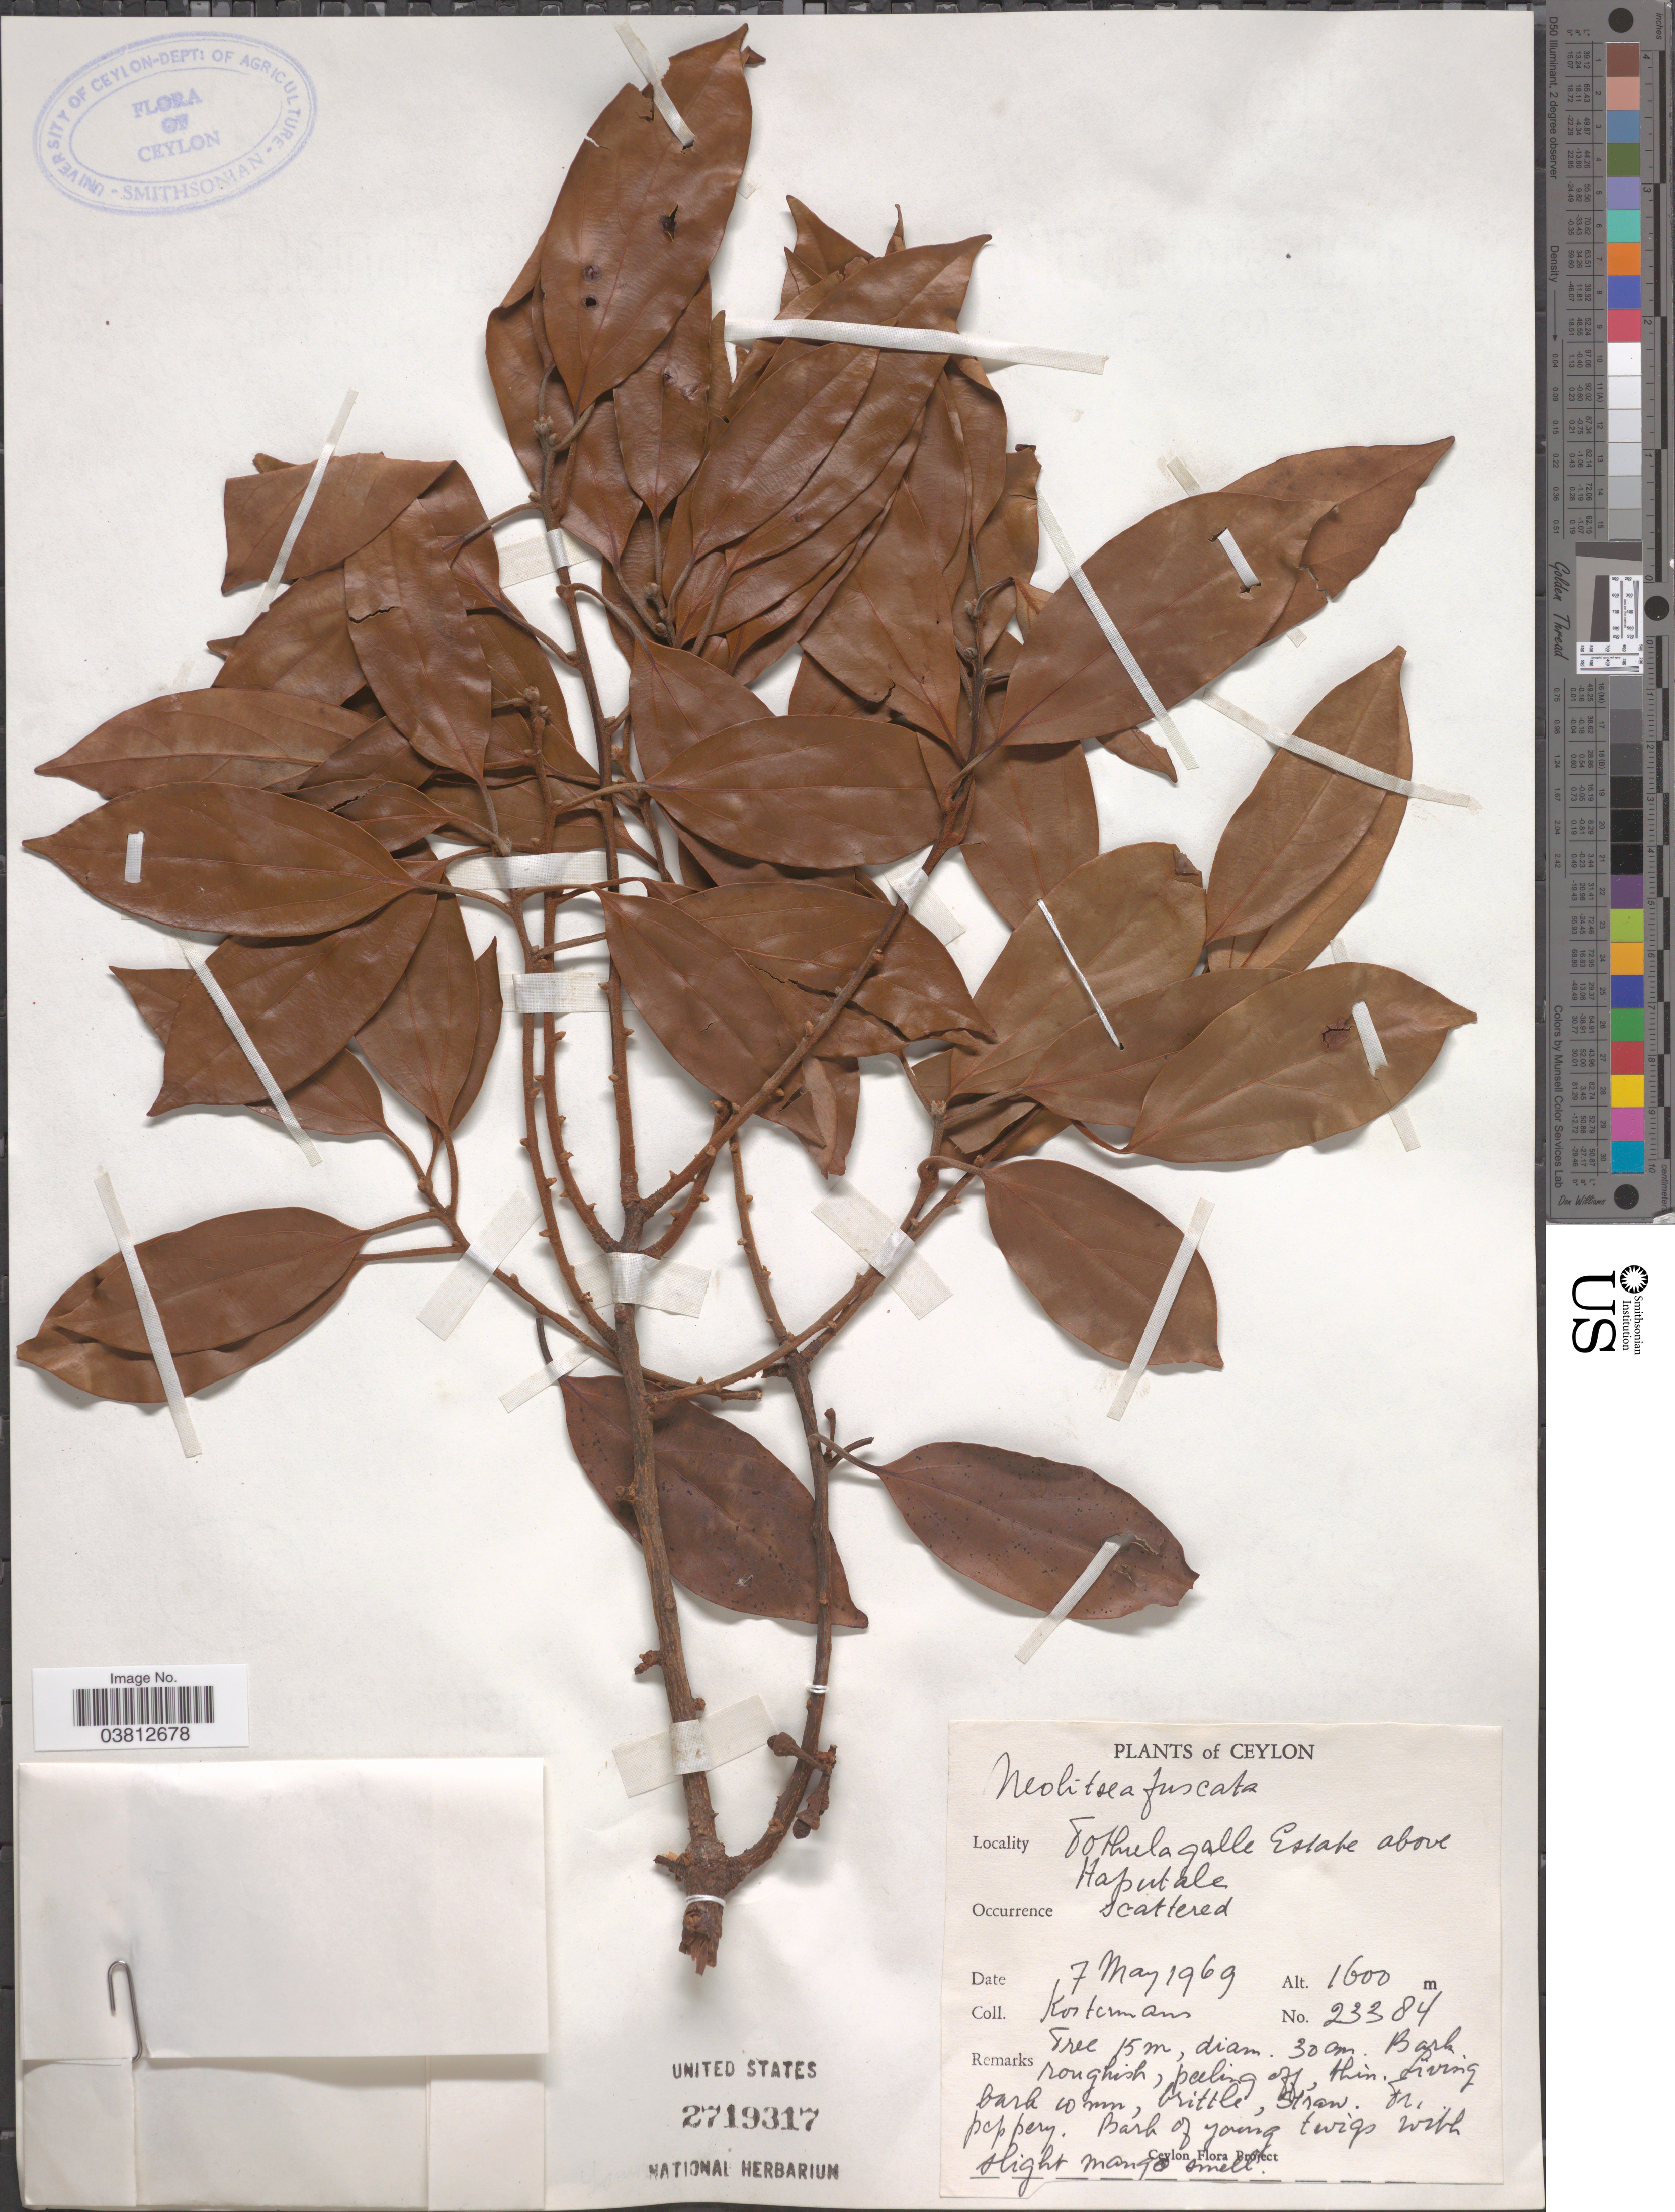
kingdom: Plantae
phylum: Tracheophyta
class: Magnoliopsida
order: Laurales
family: Lauraceae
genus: Neolitsea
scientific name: Neolitsea fuscata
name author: (Thwaites) Alston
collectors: Kostermans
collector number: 23384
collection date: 1969-05-07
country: Sri Lanka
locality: Ceylon. Tothulagalle Estate above Haputale.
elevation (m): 1600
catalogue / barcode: US 2719317